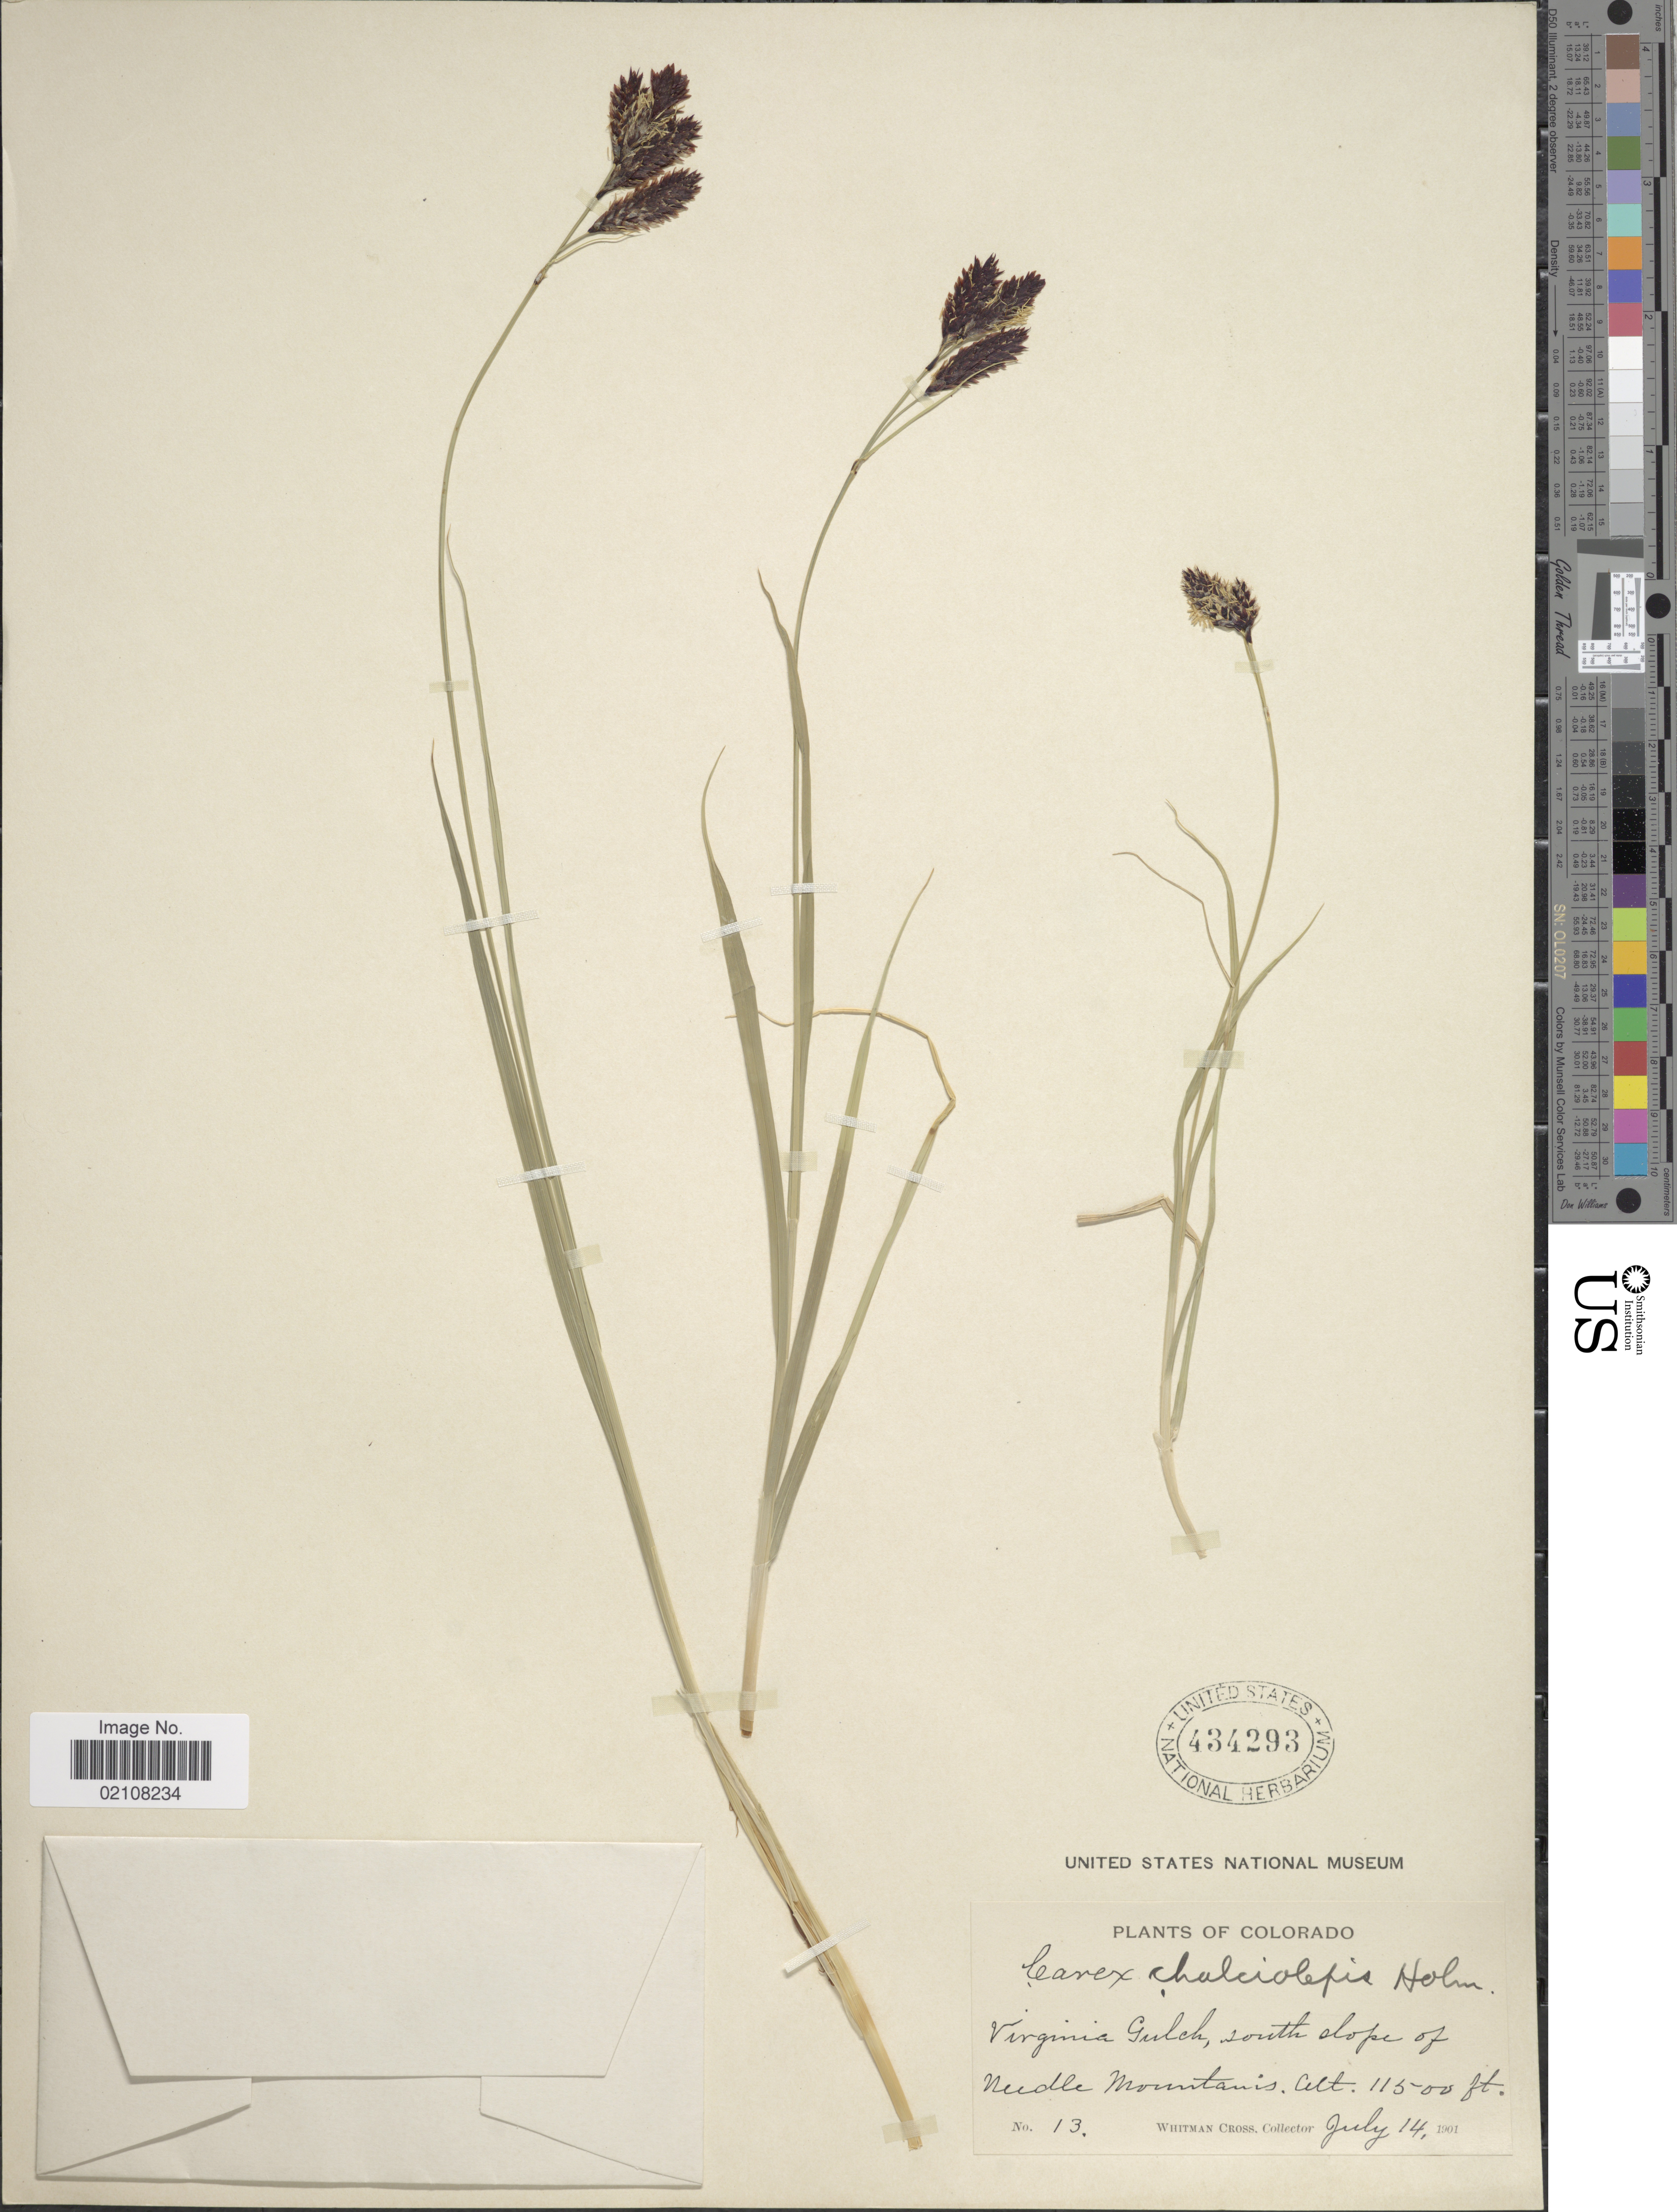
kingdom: Plantae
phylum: Tracheophyta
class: Liliopsida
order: Poales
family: Cyperaceae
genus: Carex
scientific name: Carex chalciolepis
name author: Holm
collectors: W. Cross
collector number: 13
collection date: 1901-07-14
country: United States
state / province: Colorado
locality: Virginia Gulch, south slope of Needle Mountains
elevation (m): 3505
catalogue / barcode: US 434293